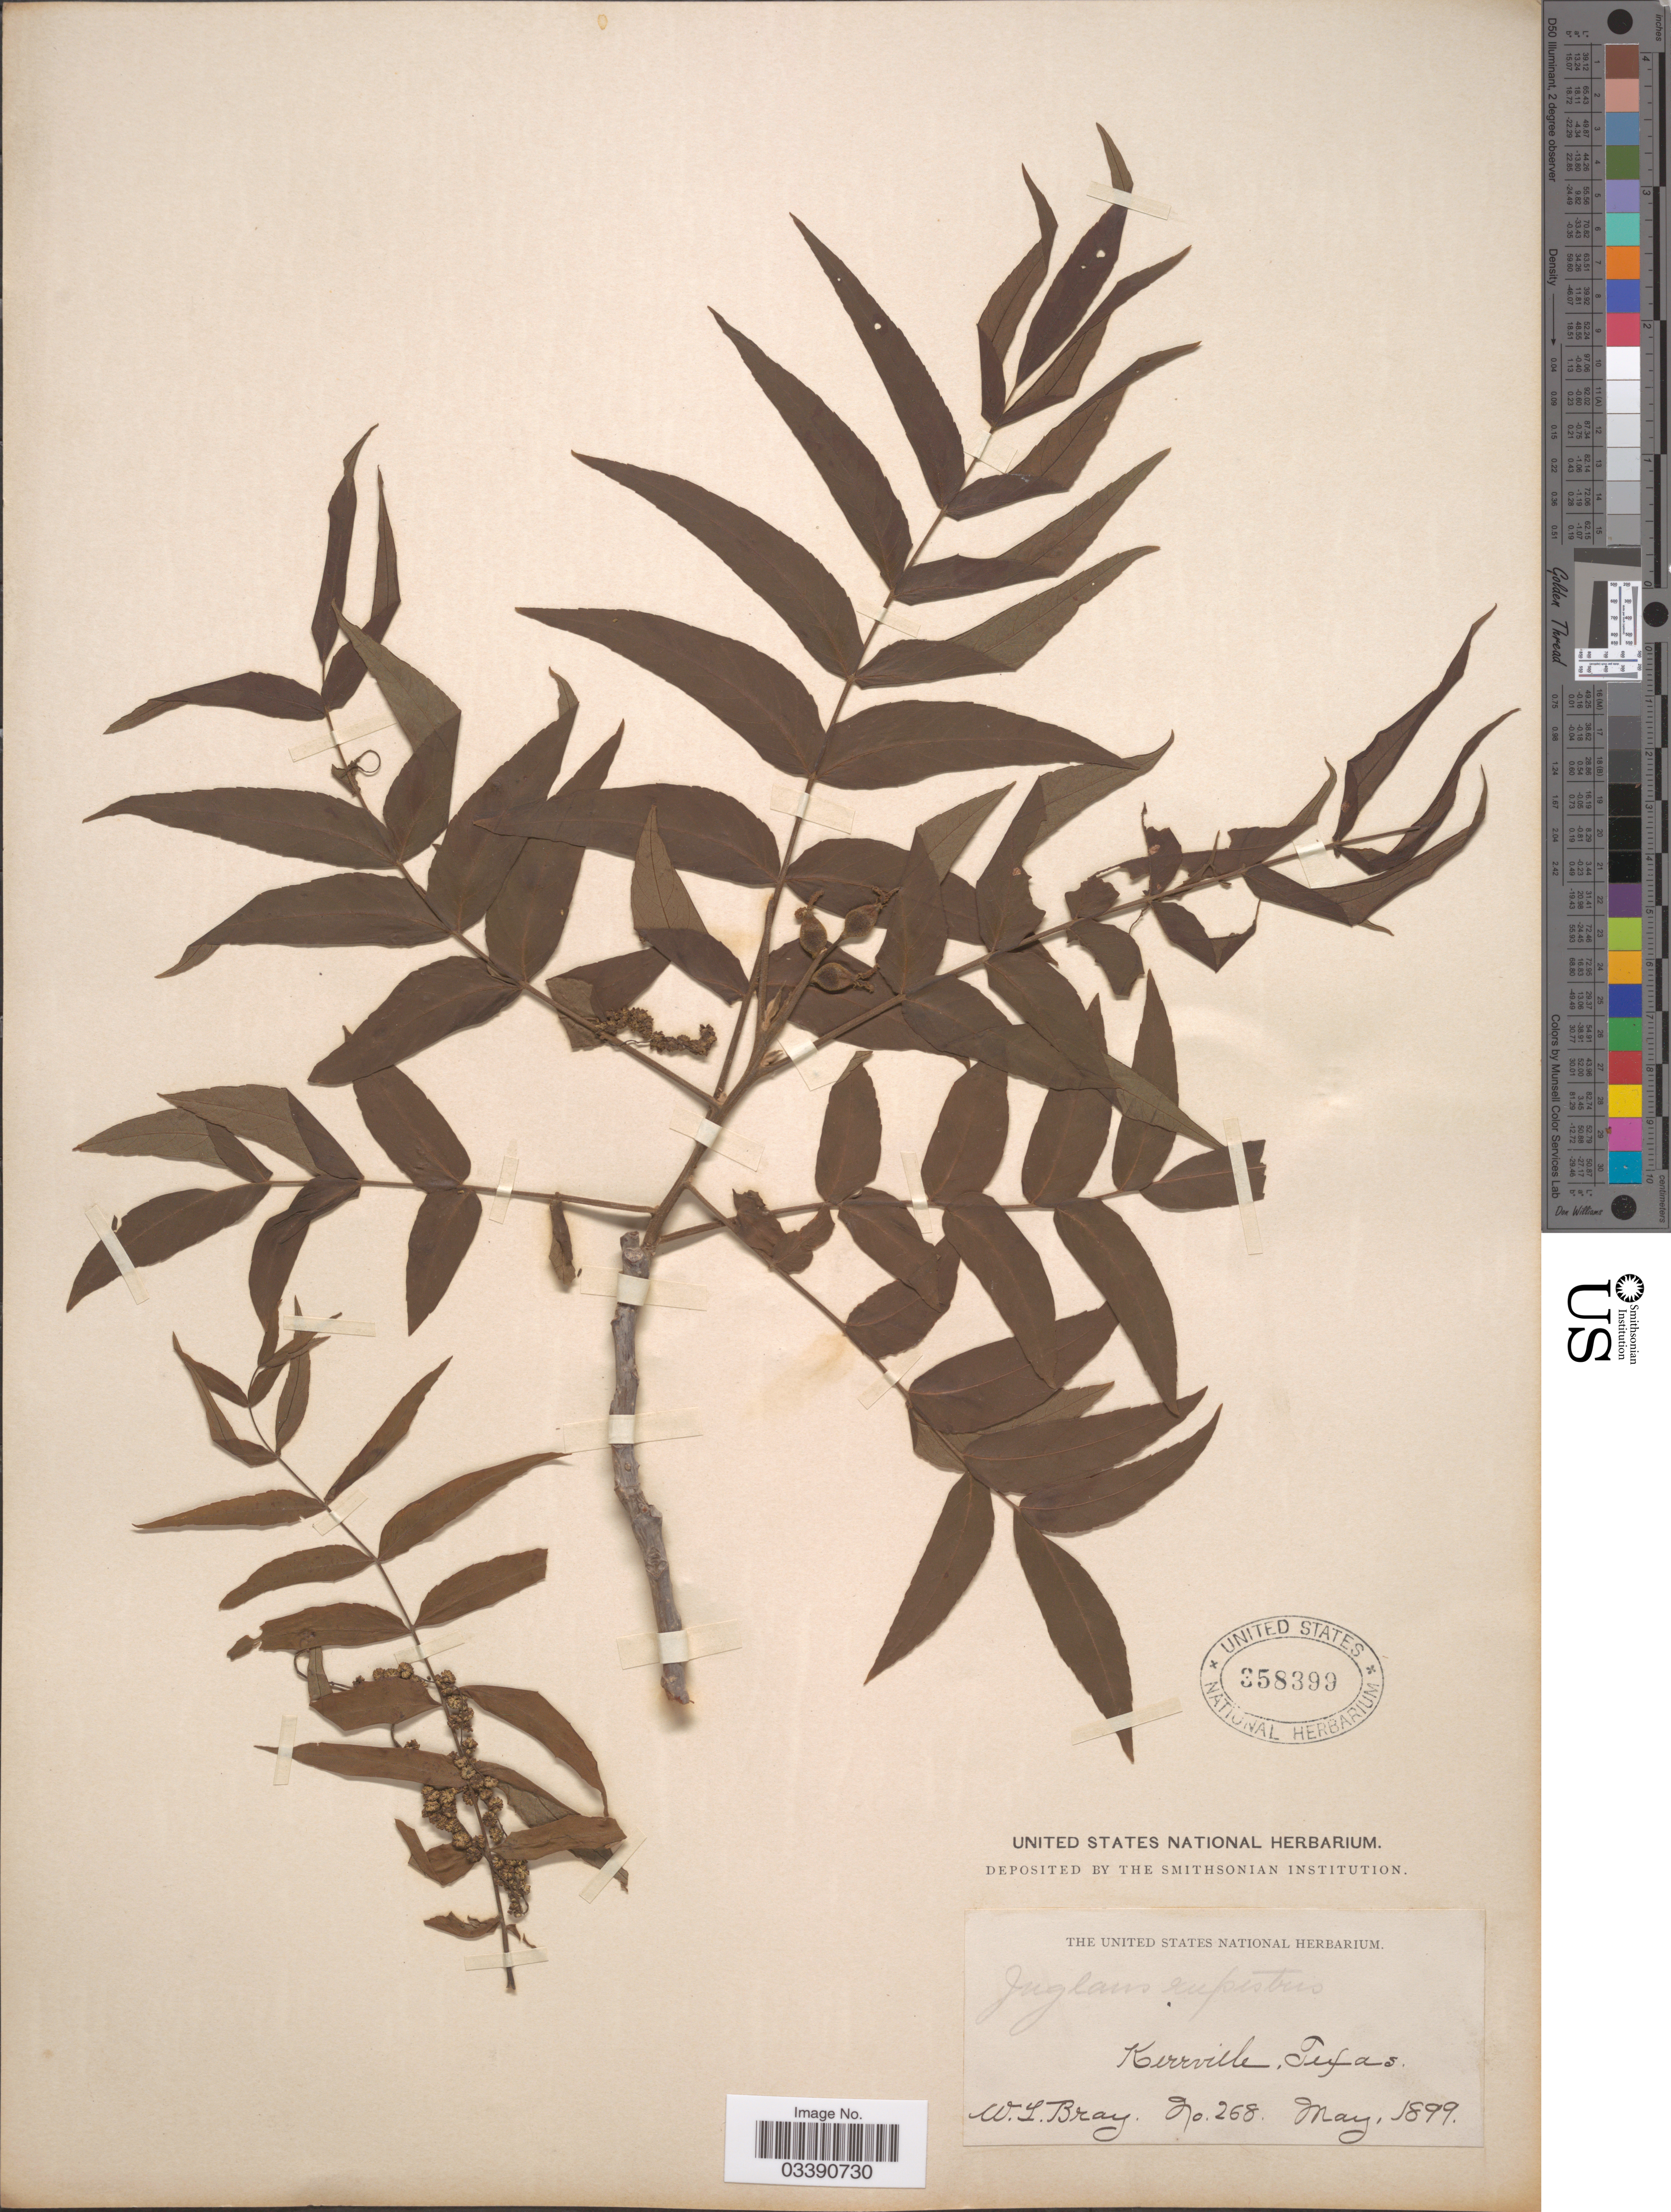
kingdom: Plantae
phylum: Tracheophyta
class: Magnoliopsida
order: Fagales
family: Juglandaceae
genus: Juglans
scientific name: Juglans microcarpa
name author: Berland. in Berland. & Chovell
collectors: W. L. Bray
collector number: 268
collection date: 1899-05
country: United States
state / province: Texas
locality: Kerrville.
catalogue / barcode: US 358399